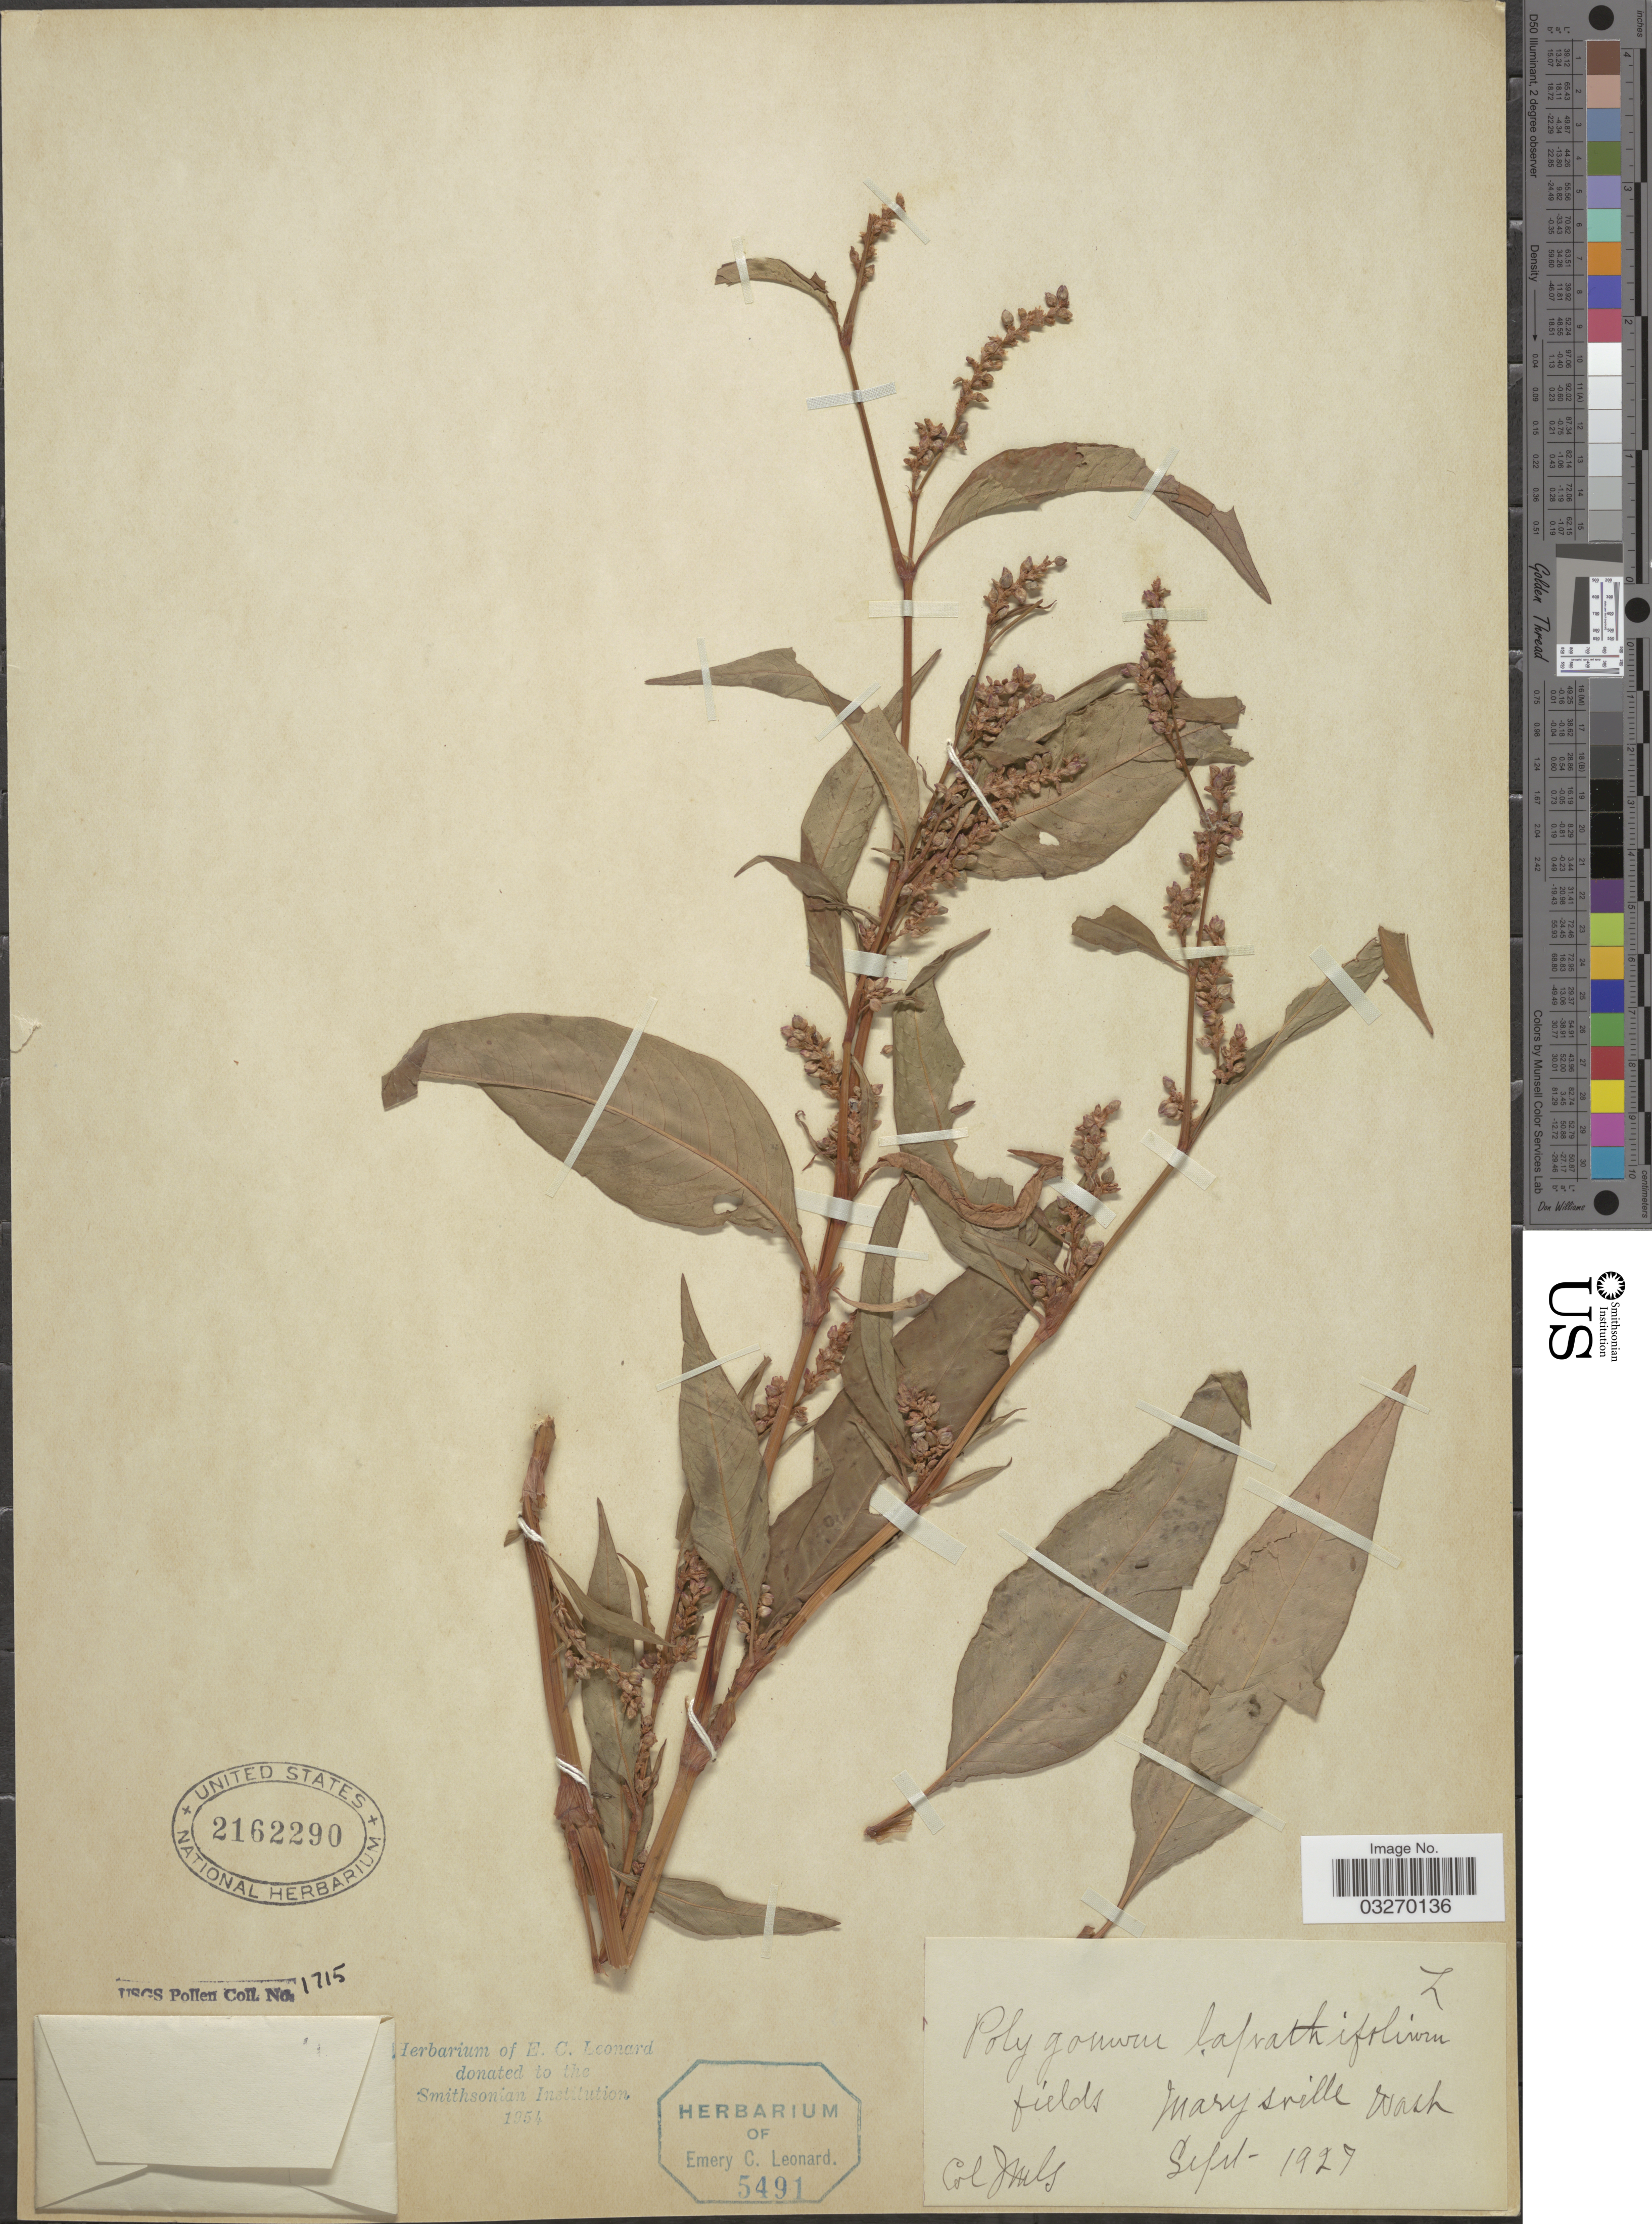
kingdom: Plantae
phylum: Tracheophyta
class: Magnoliopsida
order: Caryophyllales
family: Polygonaceae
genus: Persicaria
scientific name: Persicaria lapathifolia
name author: (L.) Delarbre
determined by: Atha, D. E.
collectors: J. M. Grant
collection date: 1927-09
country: United States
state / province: Washington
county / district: Snohomish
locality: Marysville.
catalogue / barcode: US 2162290